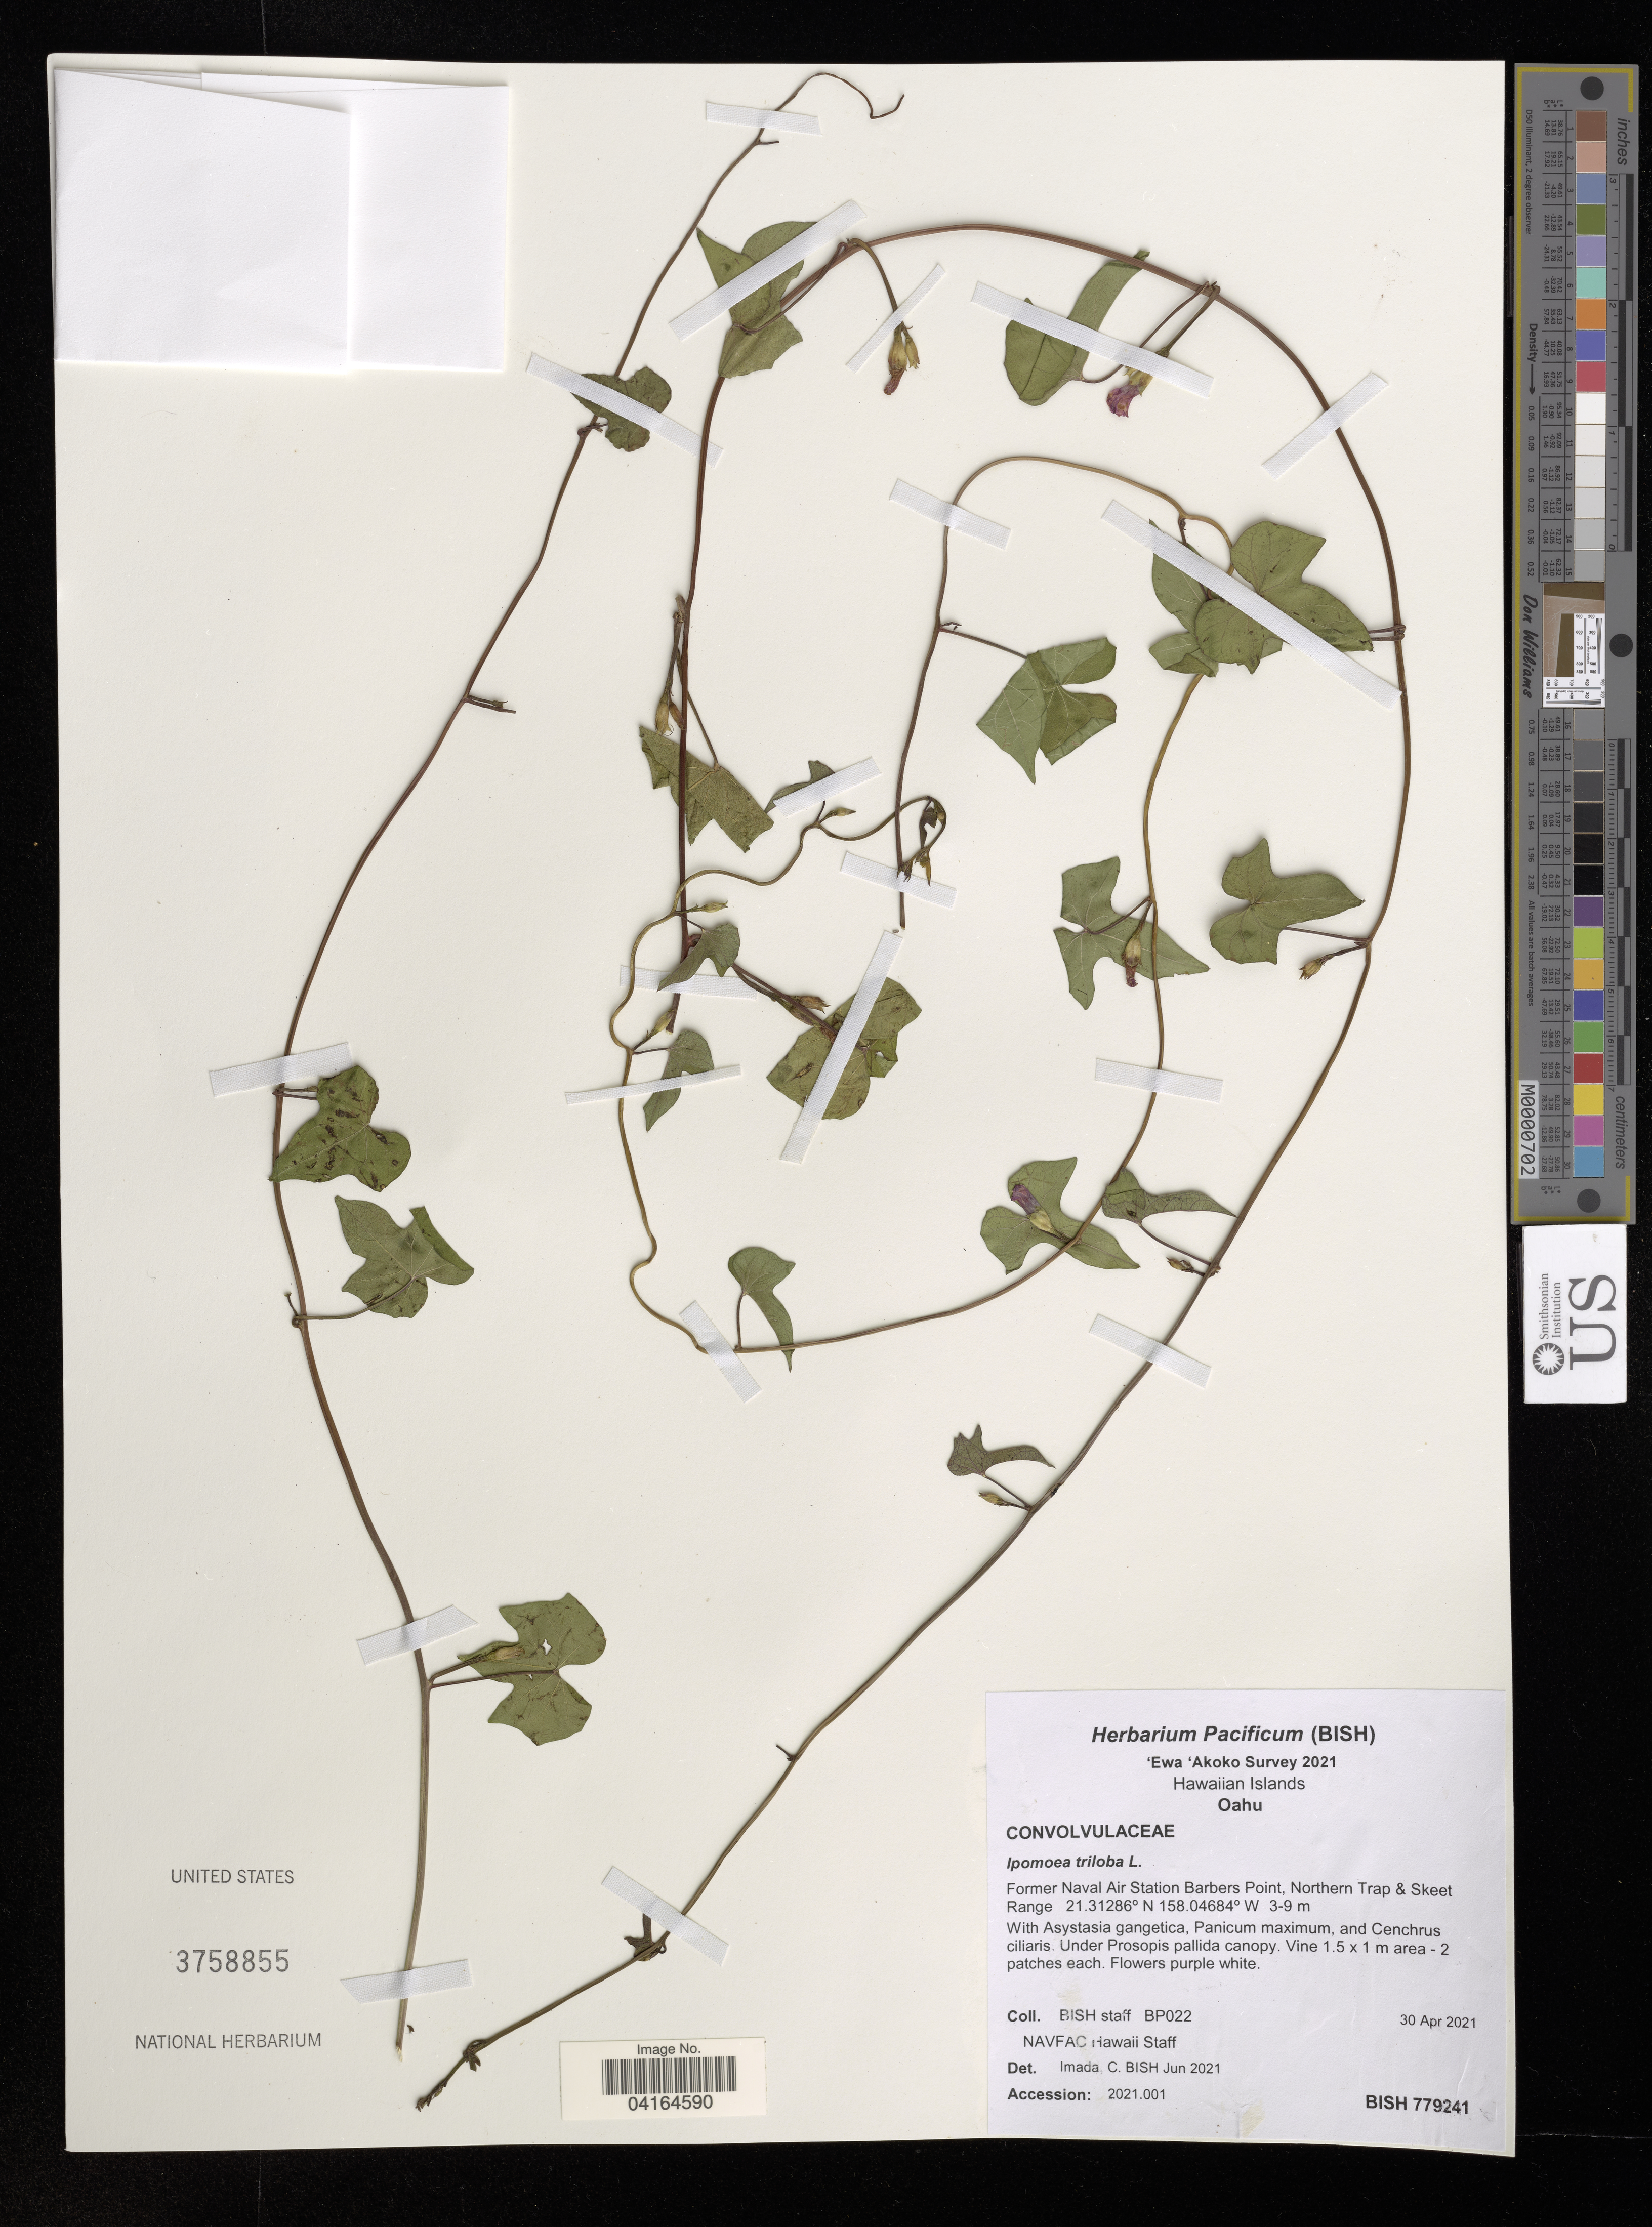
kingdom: Plantae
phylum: Tracheophyta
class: Magnoliopsida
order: Solanales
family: Convolvulaceae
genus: Ipomoea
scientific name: Ipomoea triloba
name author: L.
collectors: Bernice P. Bishop Museum & N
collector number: BP022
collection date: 2021-04-30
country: United States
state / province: Hawaii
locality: Hawaiian Islands. Oahu. Former Naval Air Station Barbers Point, Northern Trap & Skeet Range.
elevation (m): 3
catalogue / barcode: US 3758855